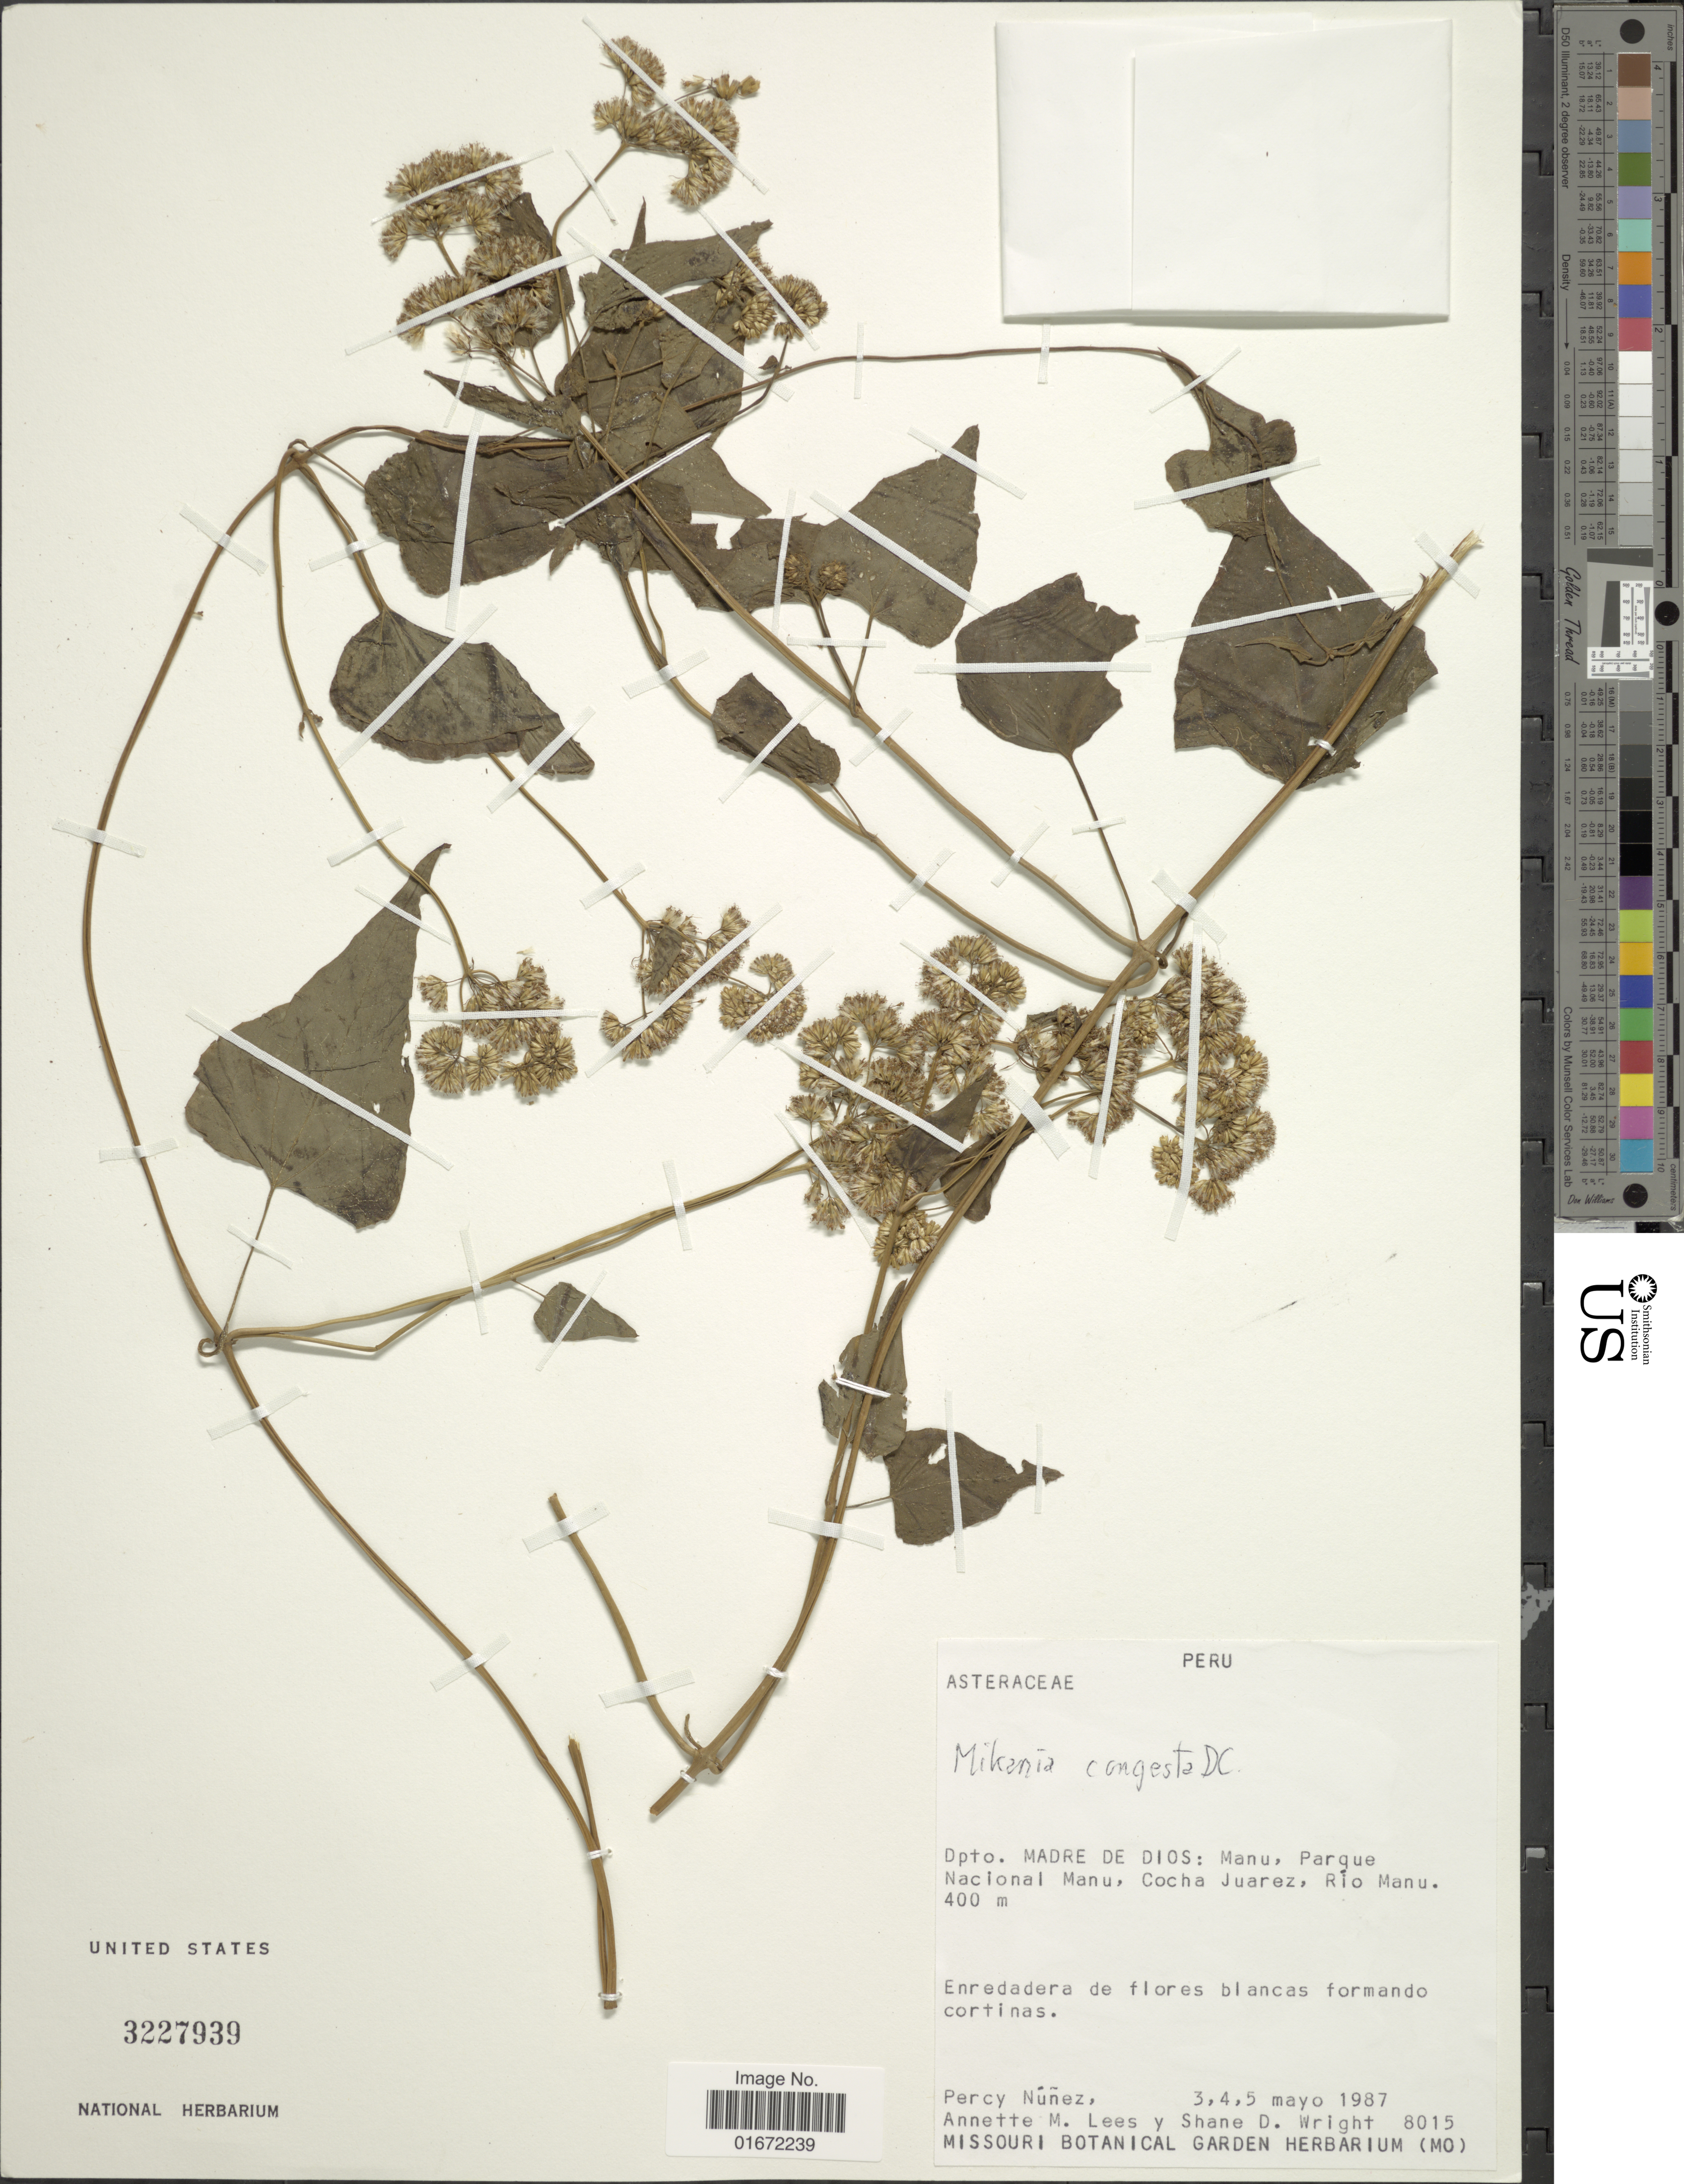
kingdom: Plantae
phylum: Tracheophyta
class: Magnoliopsida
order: Asterales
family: Asteraceae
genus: Mikania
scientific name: Mikania congesta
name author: DC.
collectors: P. Nuñez V., A. Lees & S. D. Wright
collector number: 8015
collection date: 1987-05-03/1987-05-05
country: Peru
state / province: Madre de Dios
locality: Dpto. Madre de Dios: Manu, Parque Nacional Manu, Cocha Juarez, Rio Manu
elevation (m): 400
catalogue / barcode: US 3227939